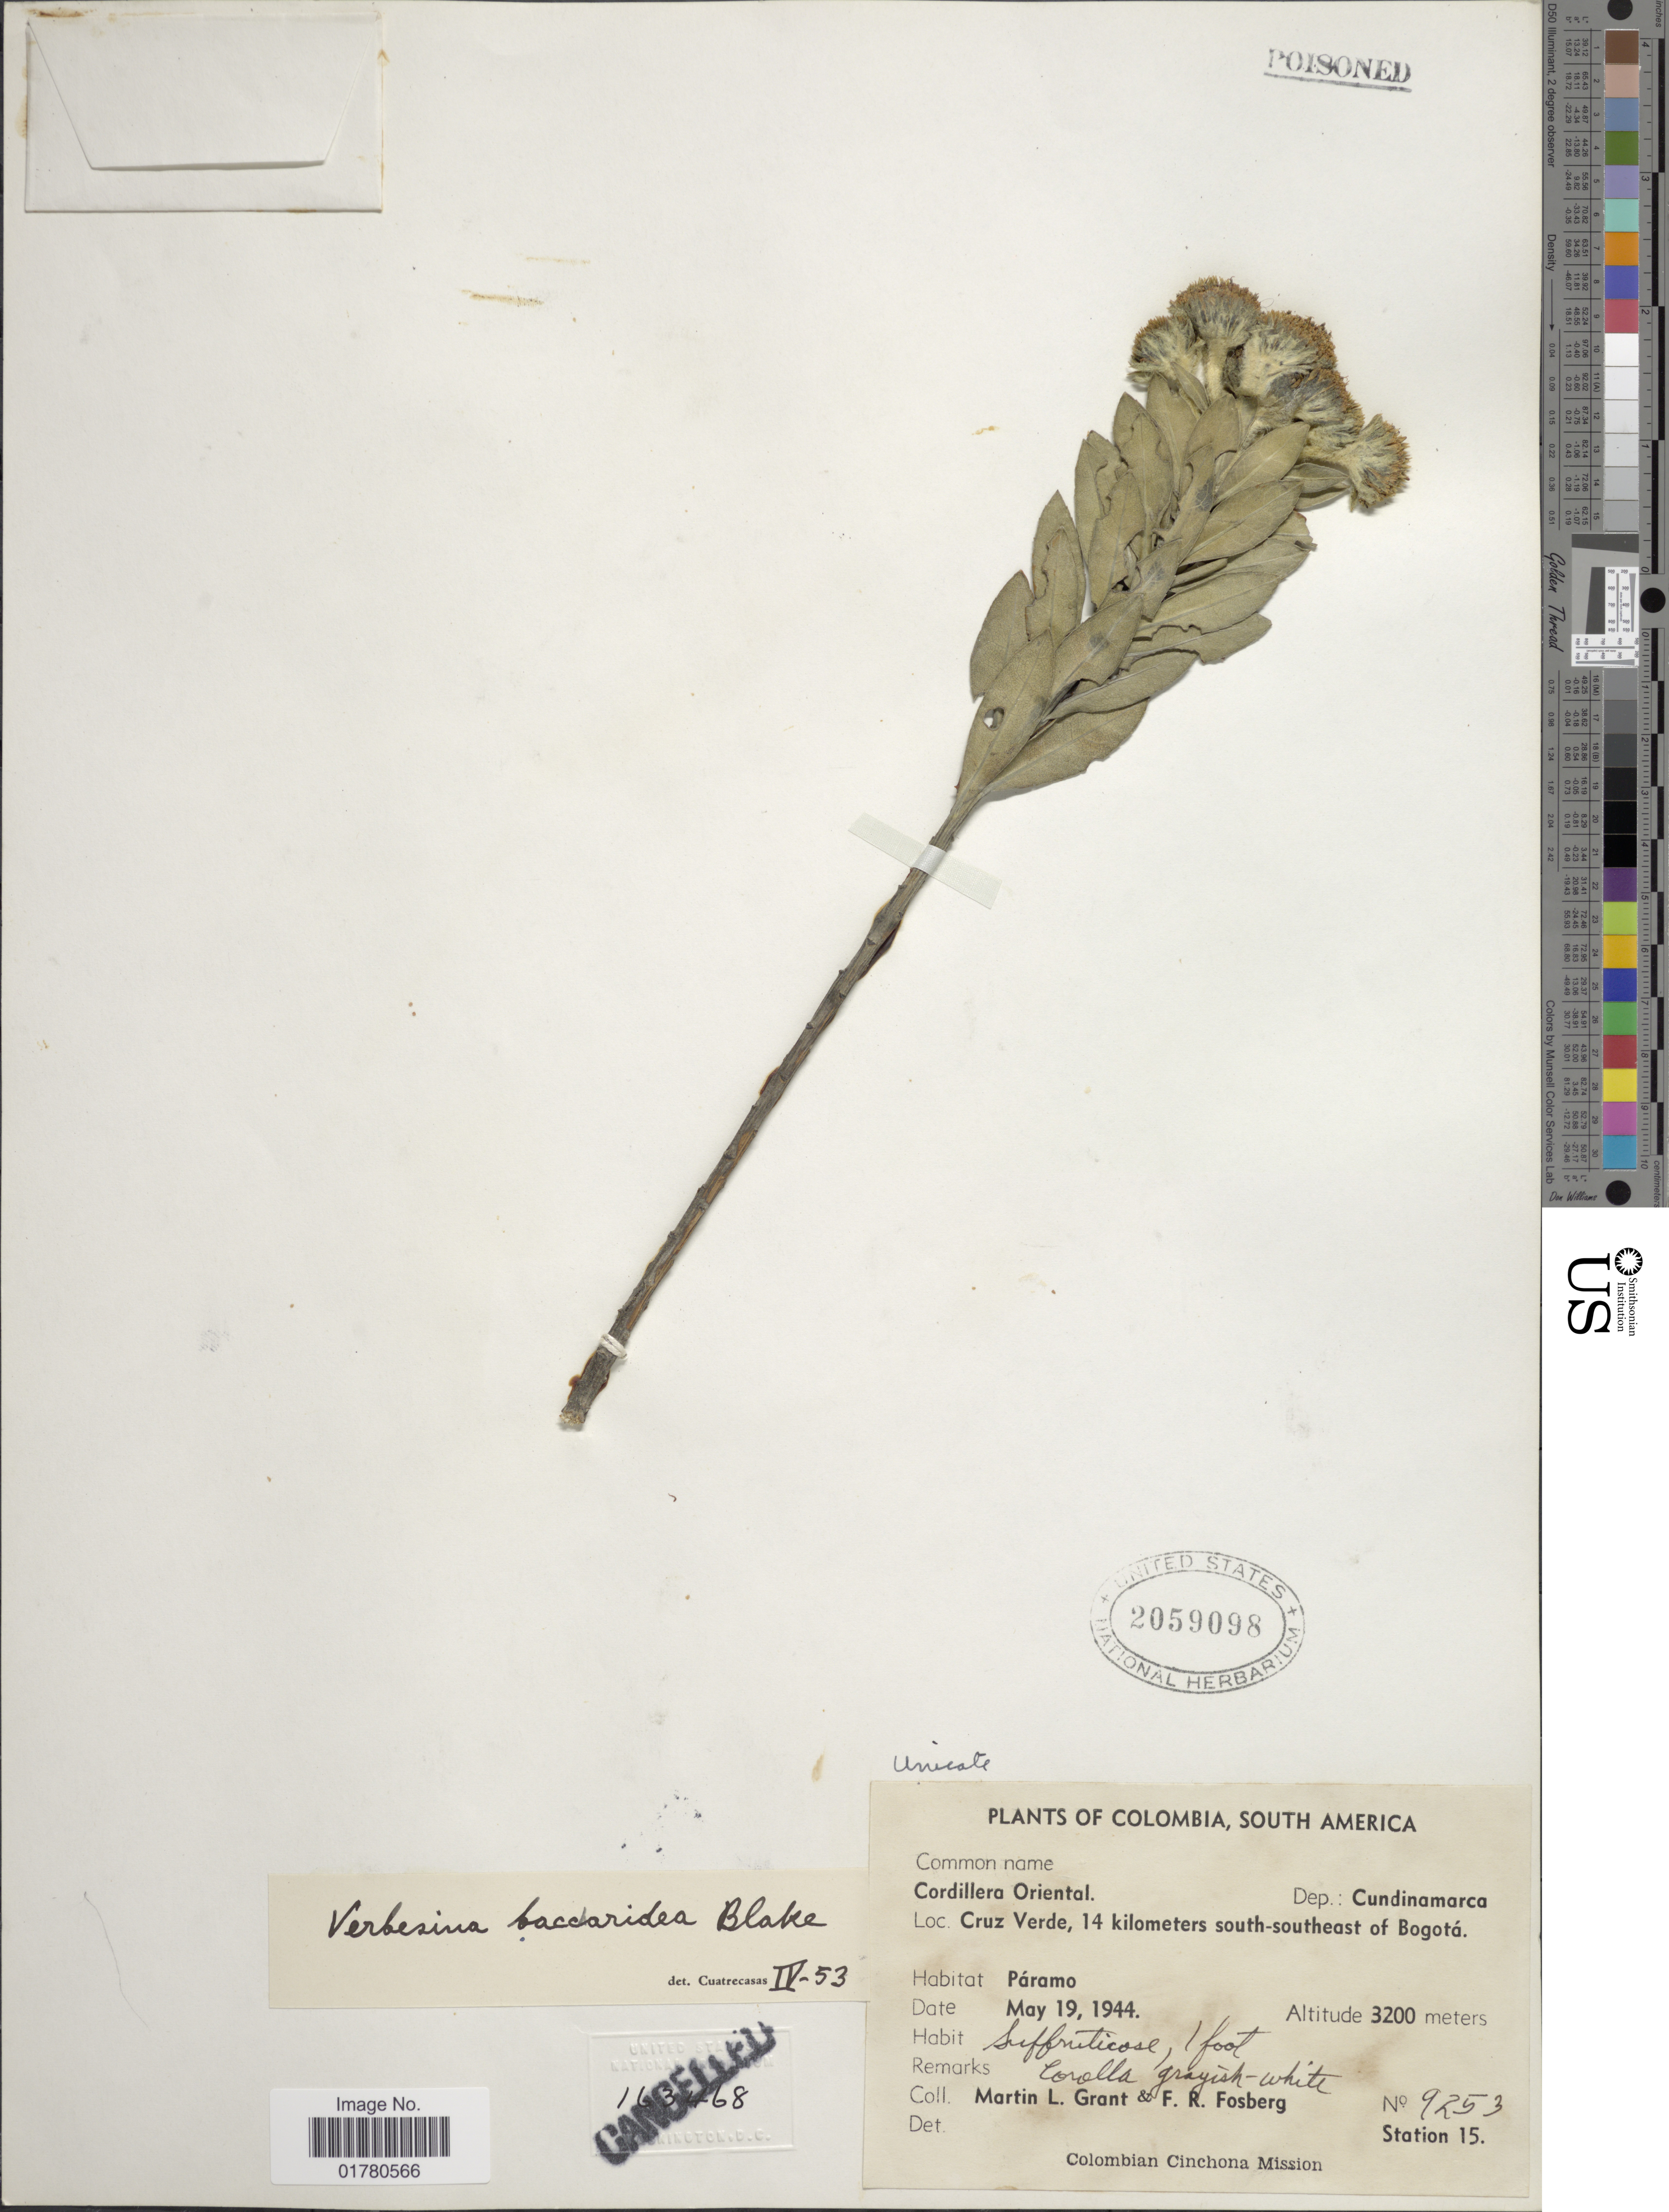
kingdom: Plantae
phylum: Tracheophyta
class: Magnoliopsida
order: Asterales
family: Asteraceae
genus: Verbesina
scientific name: Verbesina baccharides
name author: S.F. Blake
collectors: M. L. Grant & F. R. Fosberg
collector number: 9253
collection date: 1944-05-19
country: Colombia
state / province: Cundinamarca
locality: Cordillera Oriental, Dep. Cundinamarca, Cruz Verde, 14 kilometers south-southeast of Bogotá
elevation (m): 3200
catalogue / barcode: US 2059098